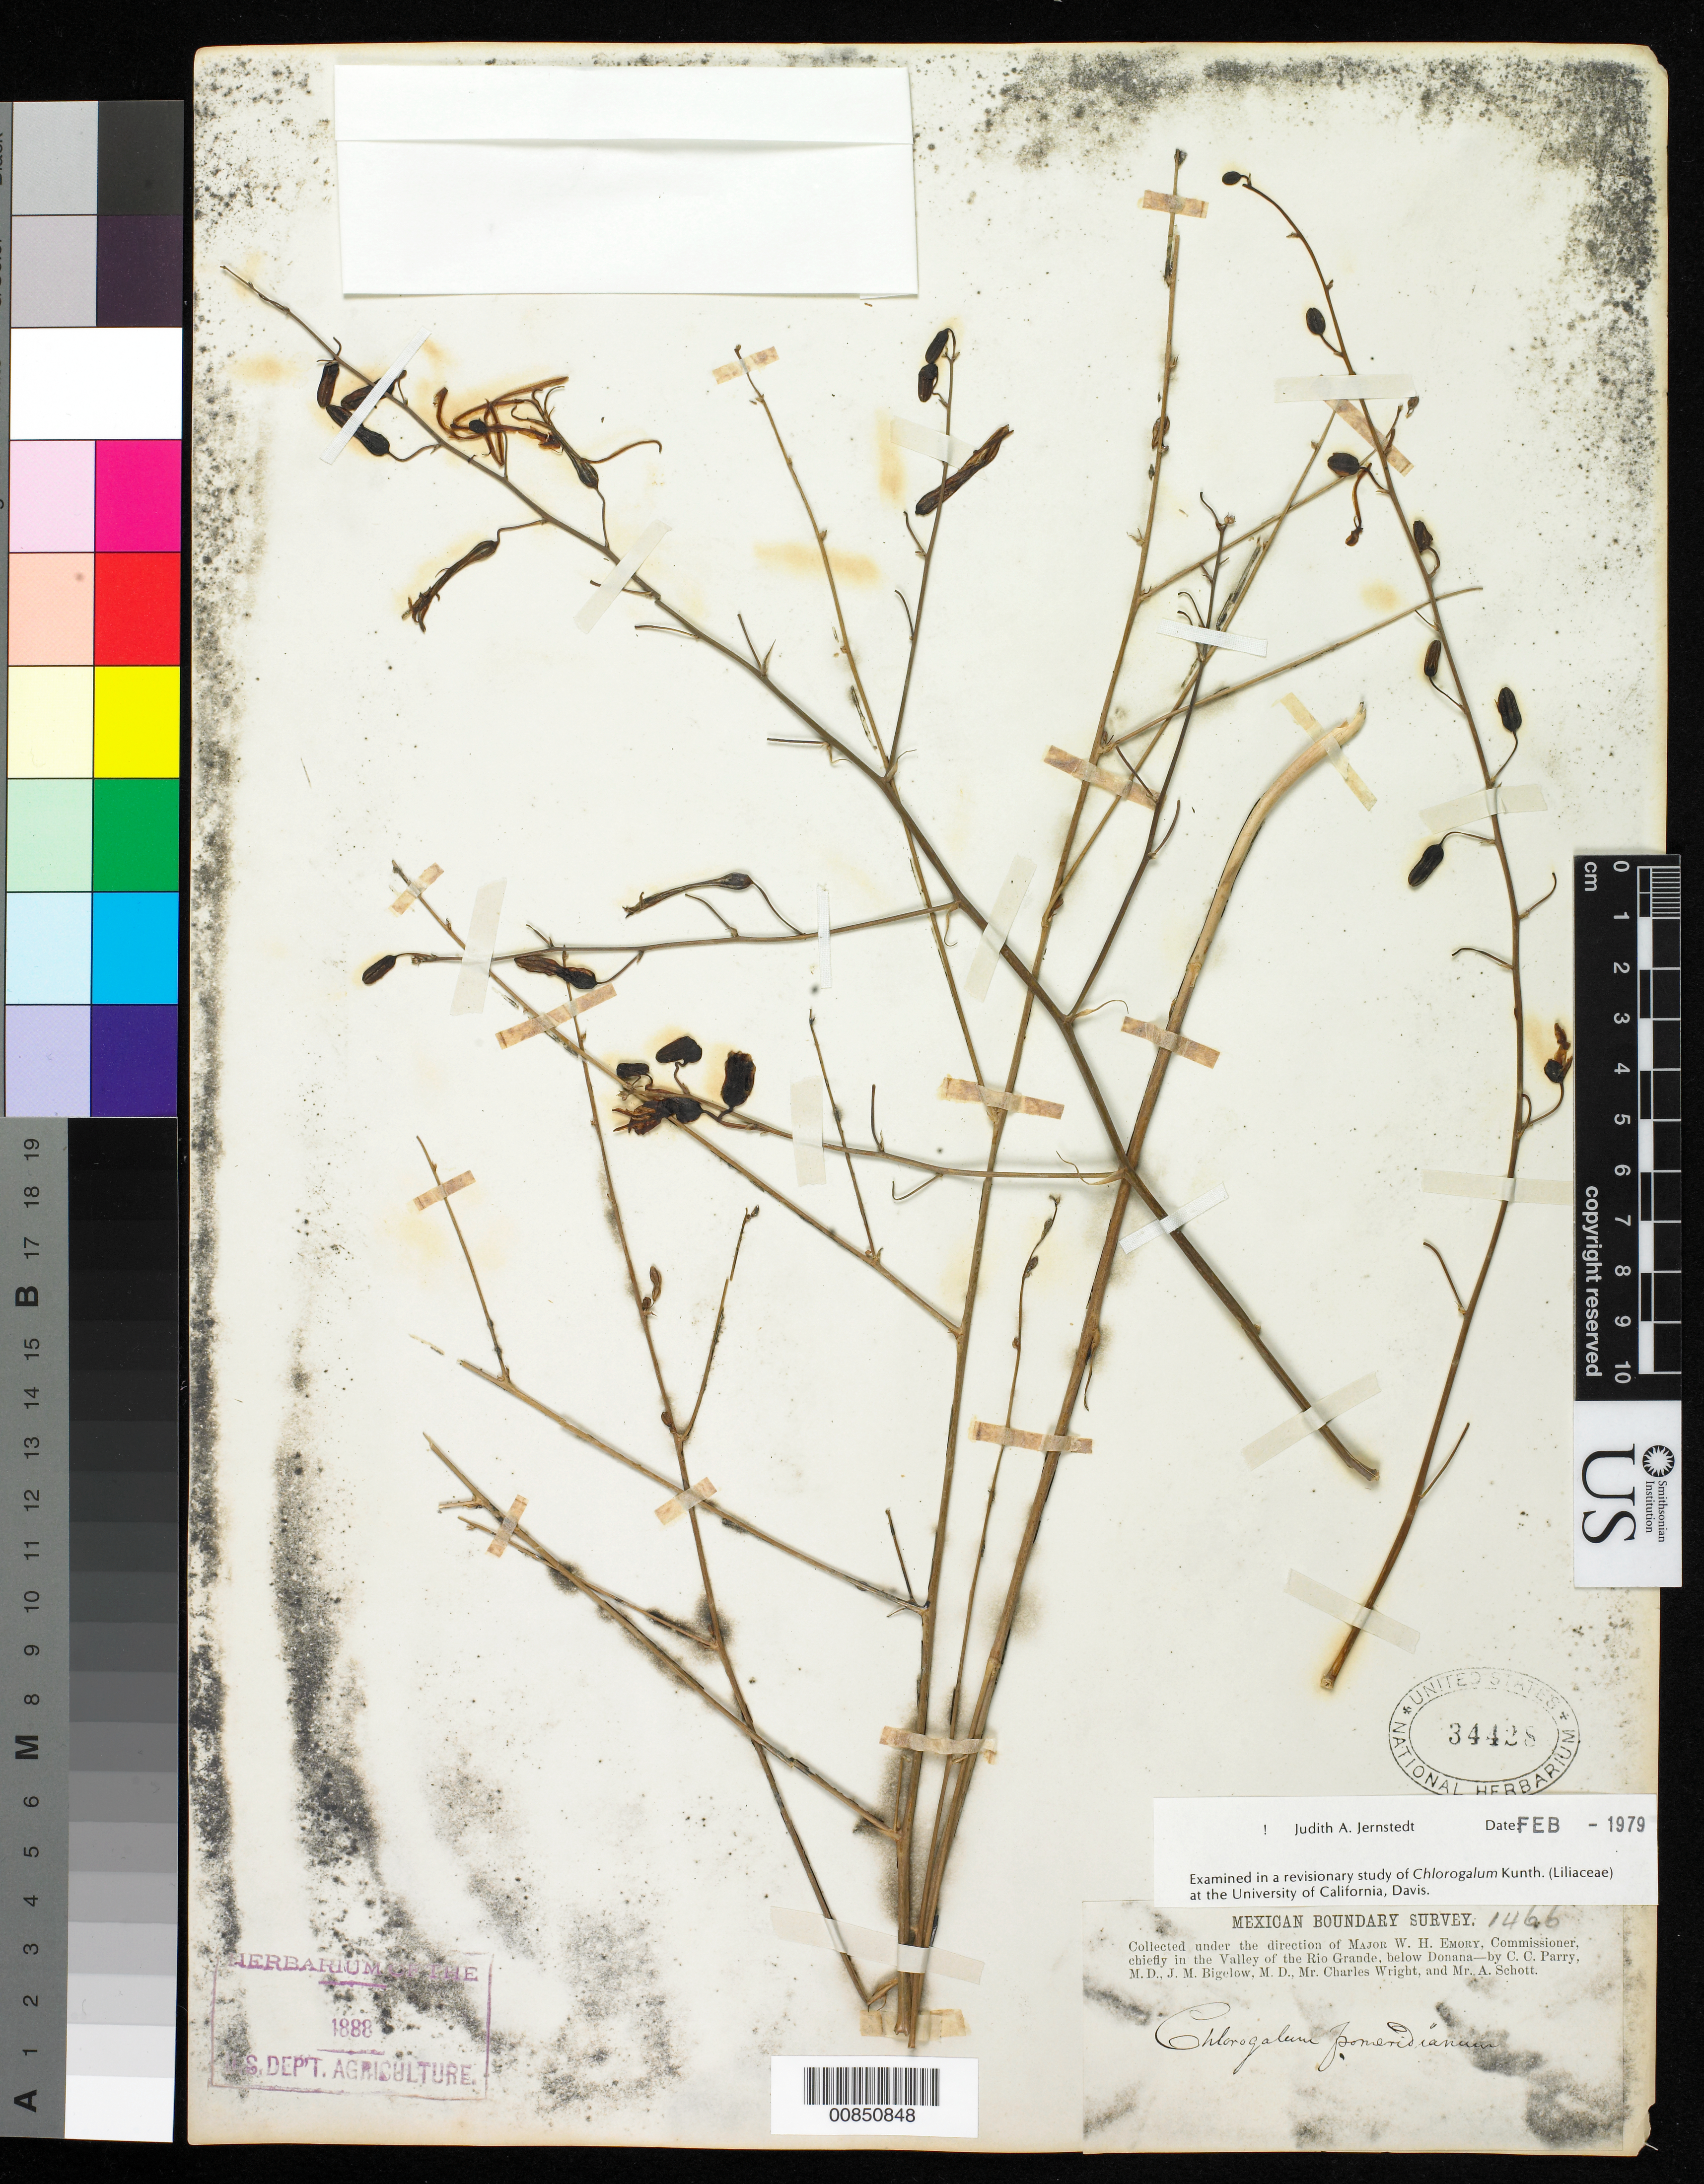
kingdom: Plantae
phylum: Tracheophyta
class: Liliopsida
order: Asparagales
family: Asparagaceae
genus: Chlorogalum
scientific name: Chlorogalum pomeridianum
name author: (DC.) Kunth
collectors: C. C. Parry, J. M. Bigelow, C. Wright & A. C. V. Schott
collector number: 1466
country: United States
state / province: New Mexico / Texas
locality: Valley of the Rio Grande, below Doñana.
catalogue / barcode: US 34428